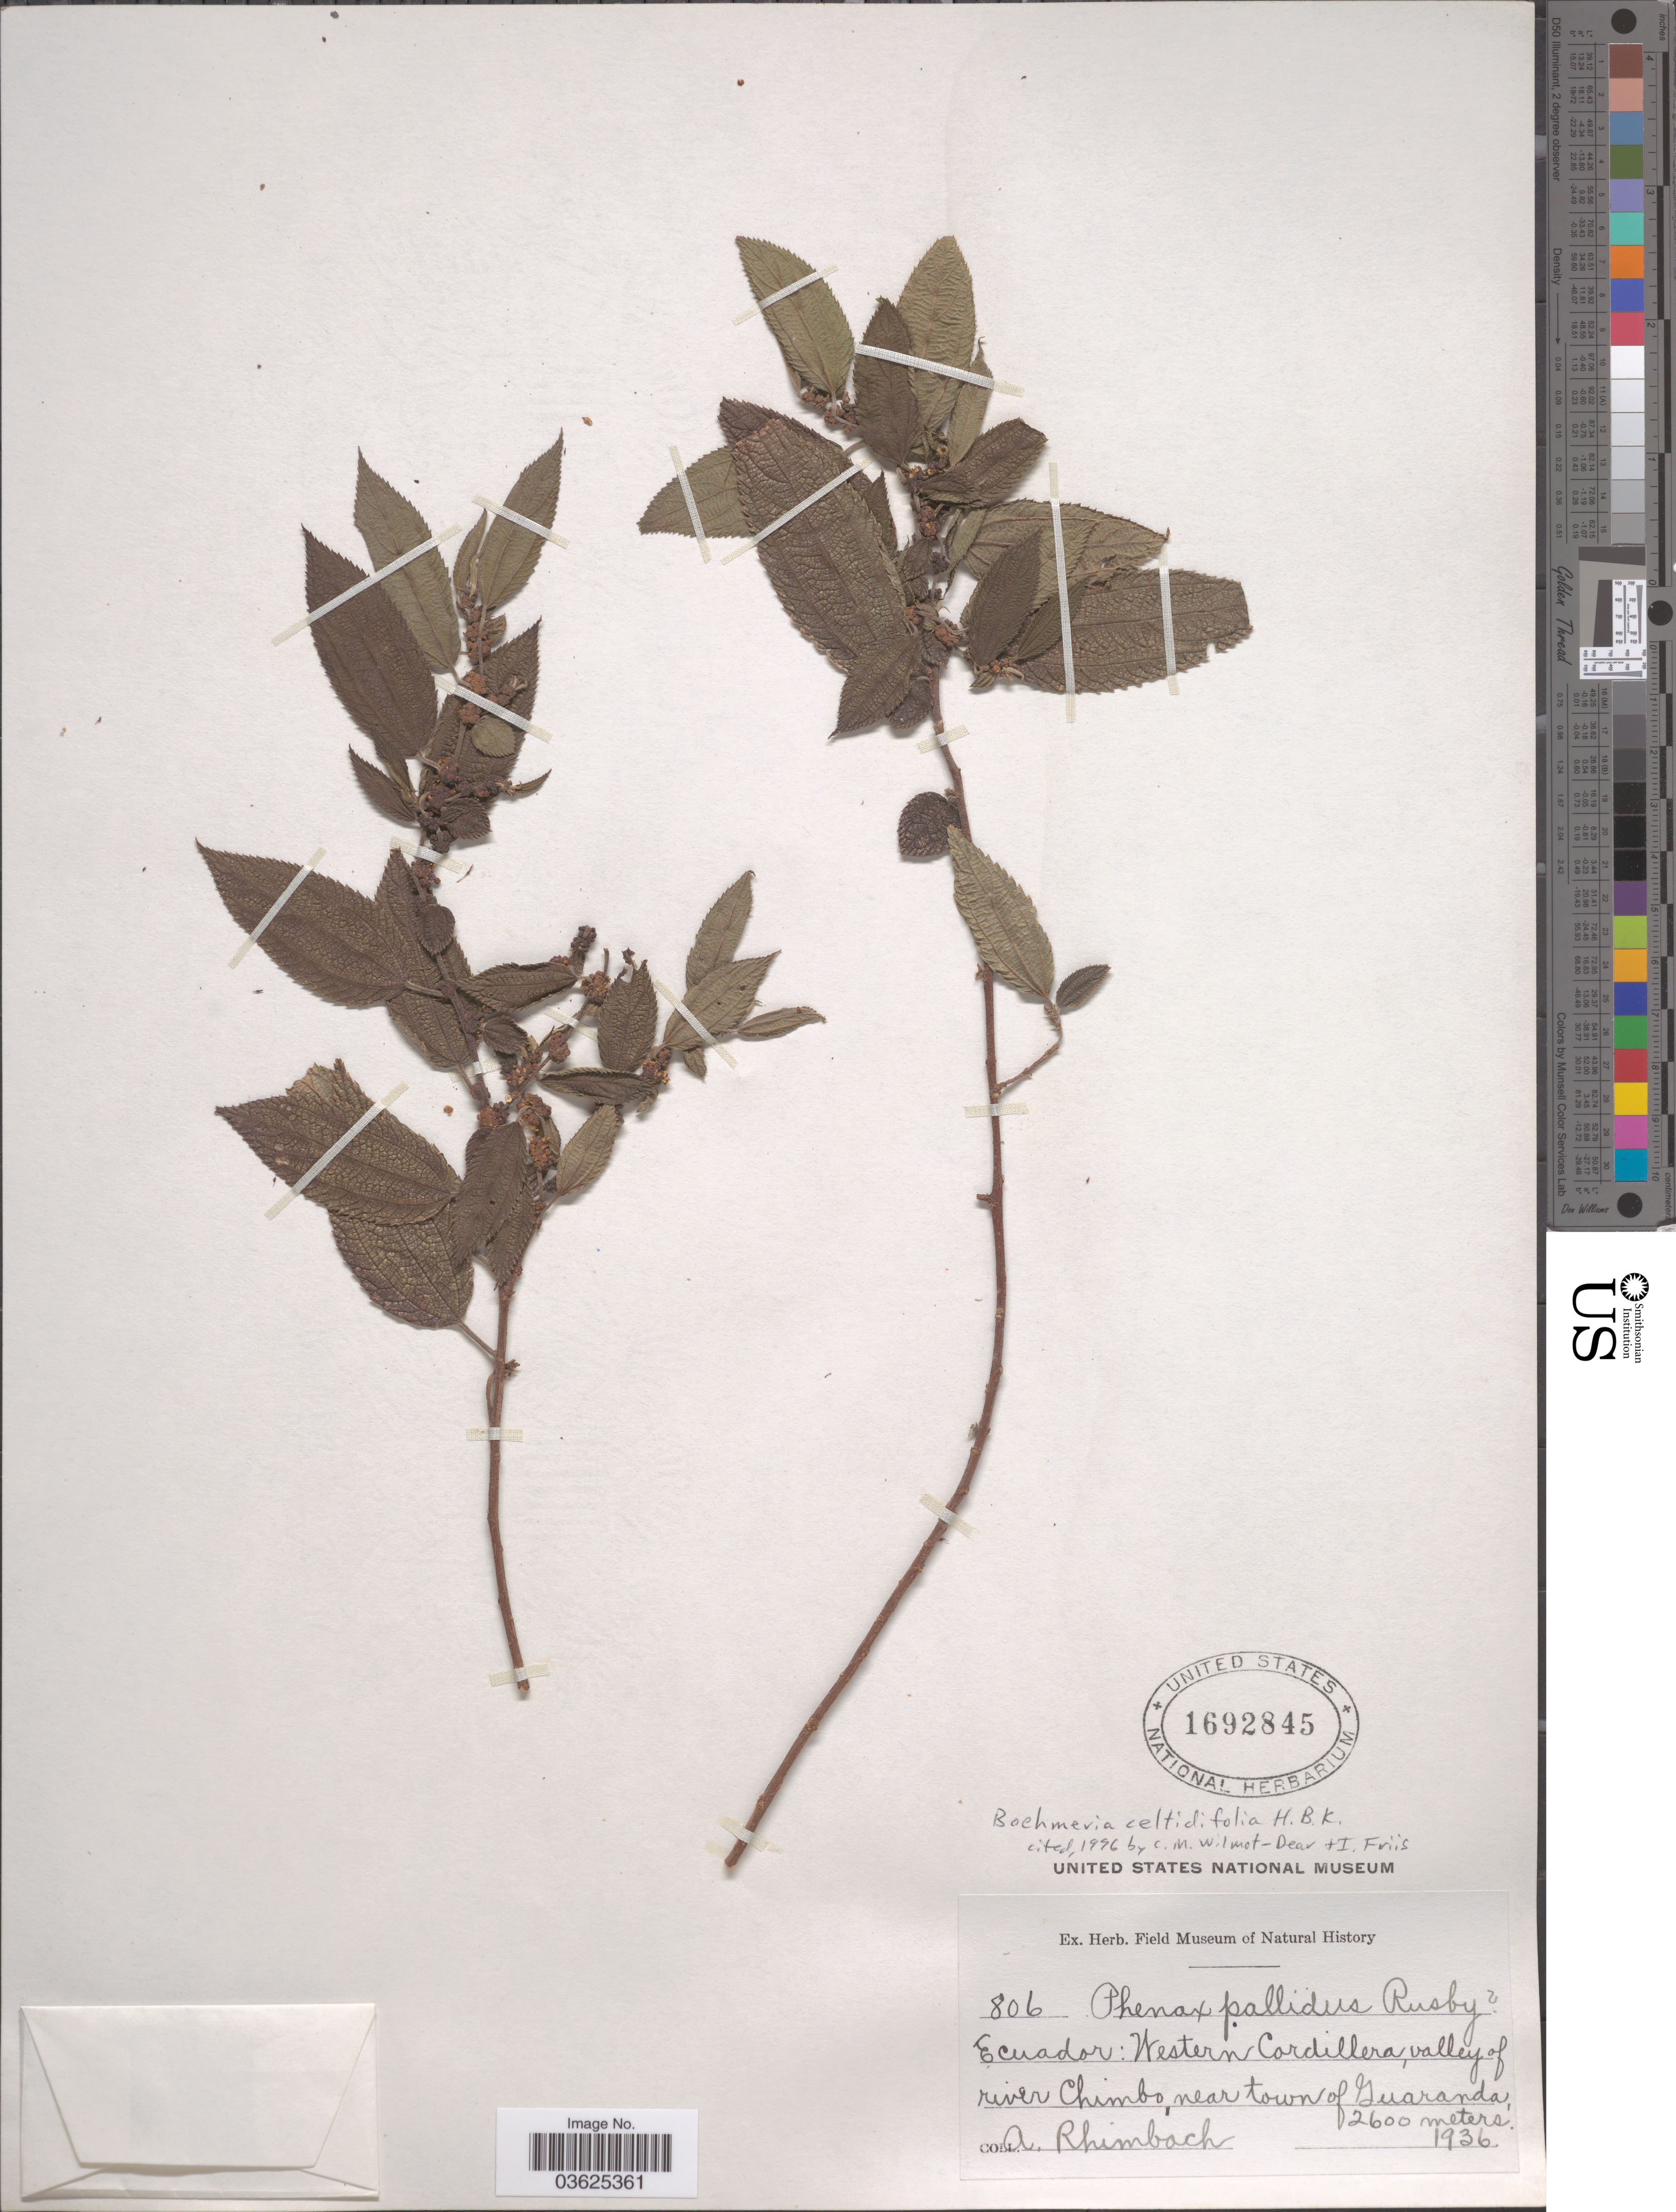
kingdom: Plantae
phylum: Tracheophyta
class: Magnoliopsida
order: Rosales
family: Urticaceae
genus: Boehmeria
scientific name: Boehmeria celtidifolia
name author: Kunth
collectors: A. Rhimback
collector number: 806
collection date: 1936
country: Ecuador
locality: Western Cordillera, valley of river Chimbo, near town of Guaranda.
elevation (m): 2600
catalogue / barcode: US 1692845